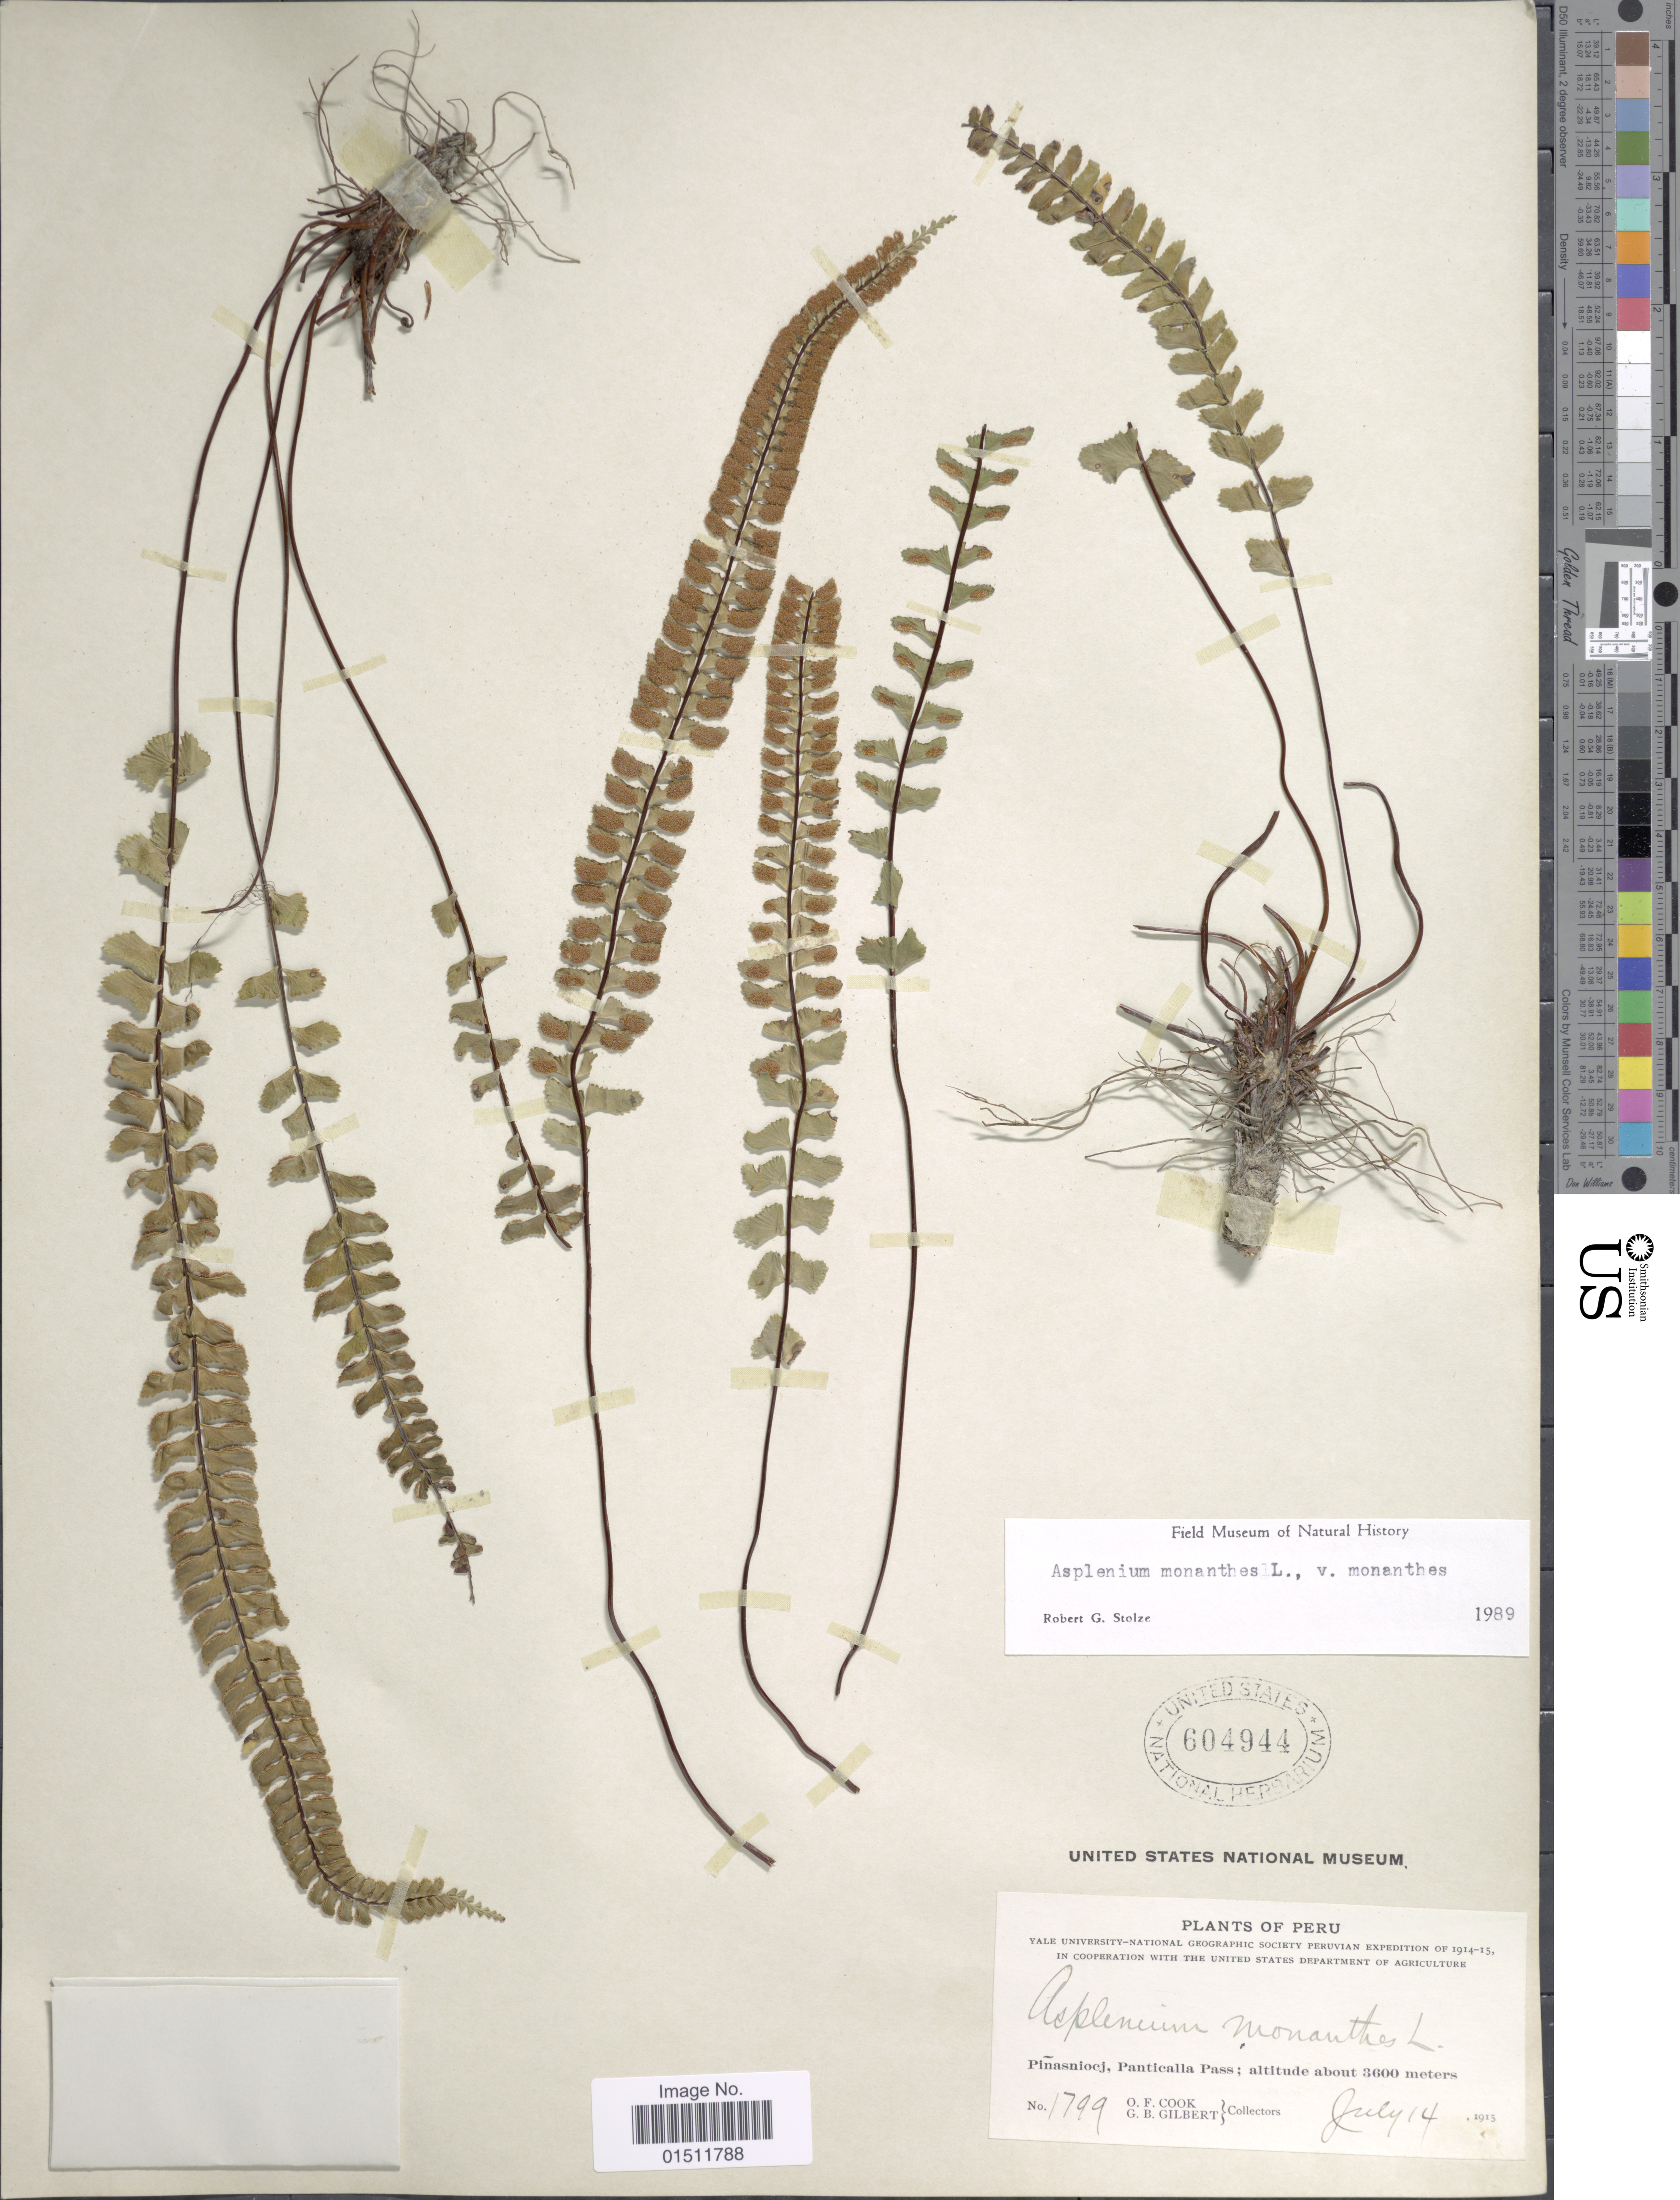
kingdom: Plantae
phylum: Tracheophyta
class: Polypodiopsida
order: Polypodiales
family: Aspleniaceae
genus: Asplenium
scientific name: Asplenium monanthes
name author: L.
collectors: O. F. Cook & G. B. Gilbert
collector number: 1799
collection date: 1915-07-14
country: Peru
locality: Pinasniocj, Panticalla Pass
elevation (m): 3600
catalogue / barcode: US 604944